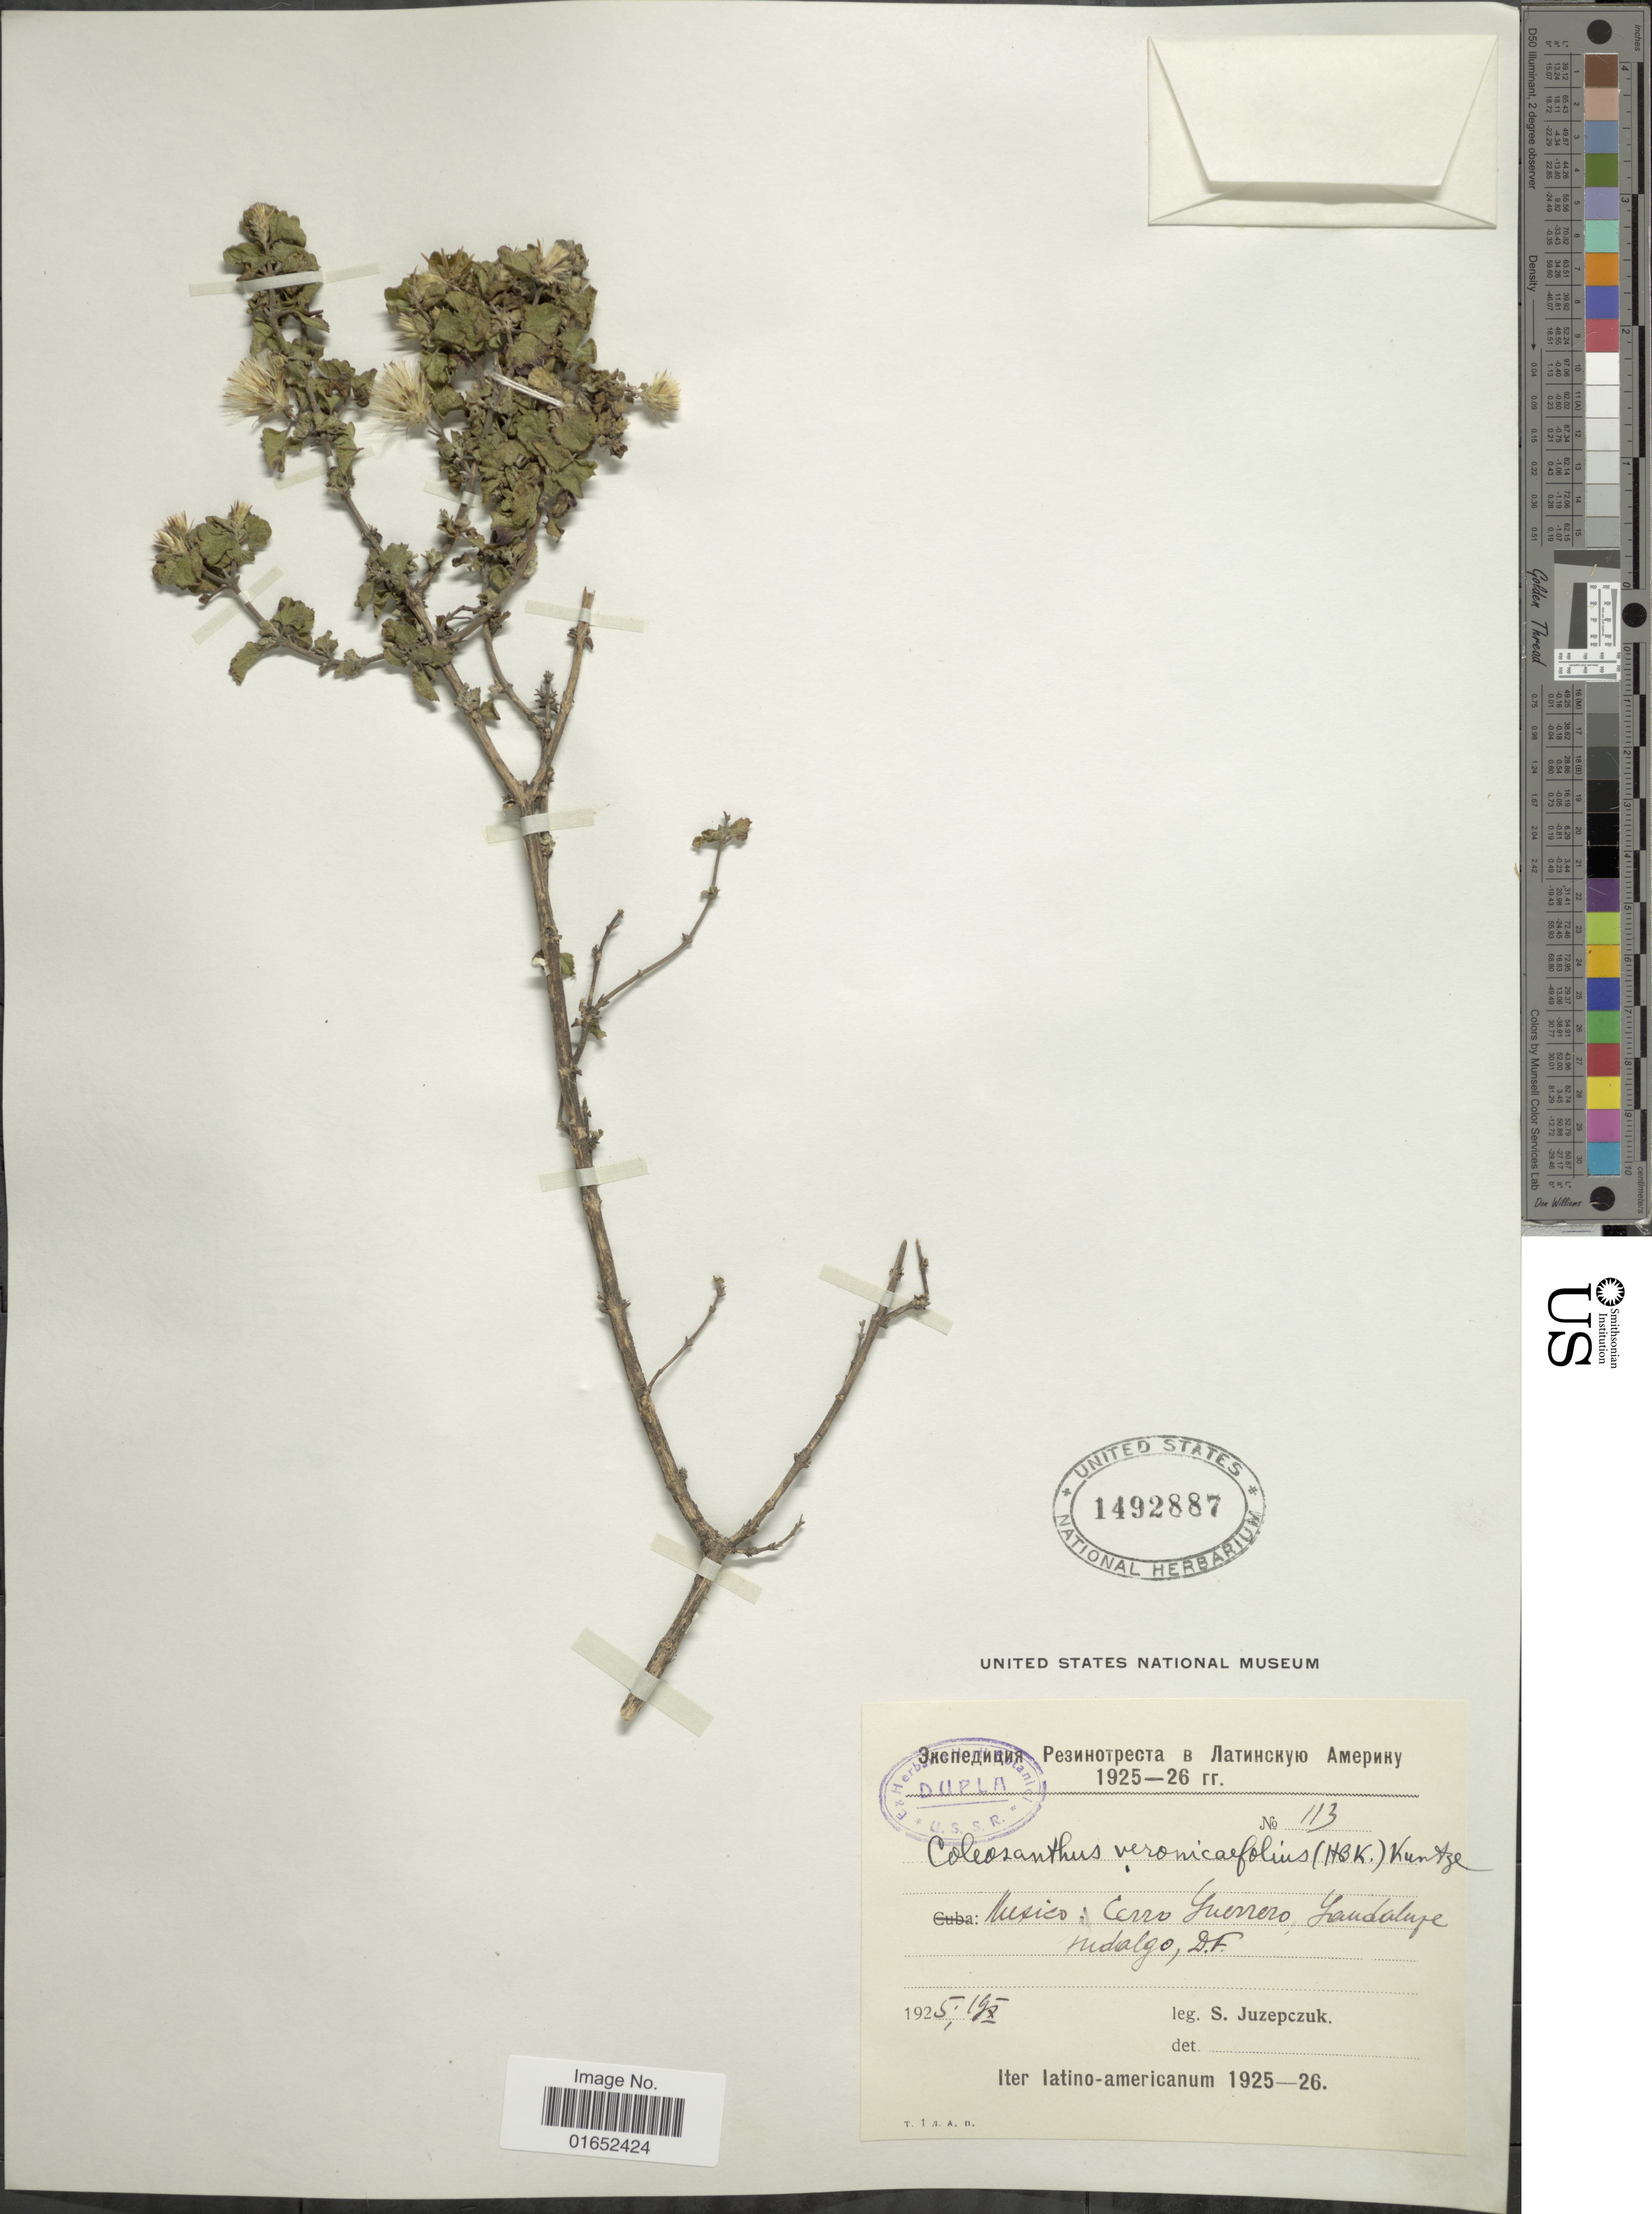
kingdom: Plantae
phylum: Tracheophyta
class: Magnoliopsida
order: Asterales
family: Asteraceae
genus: Brickellia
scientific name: Brickellia veronicaefolia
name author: (Kunth) A. Gray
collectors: S. V. Juzepczuk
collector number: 113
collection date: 1925-01-19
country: Mexico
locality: Cerro Guerrero, Guadalupe Hidalgo, D.F.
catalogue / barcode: US 1492887